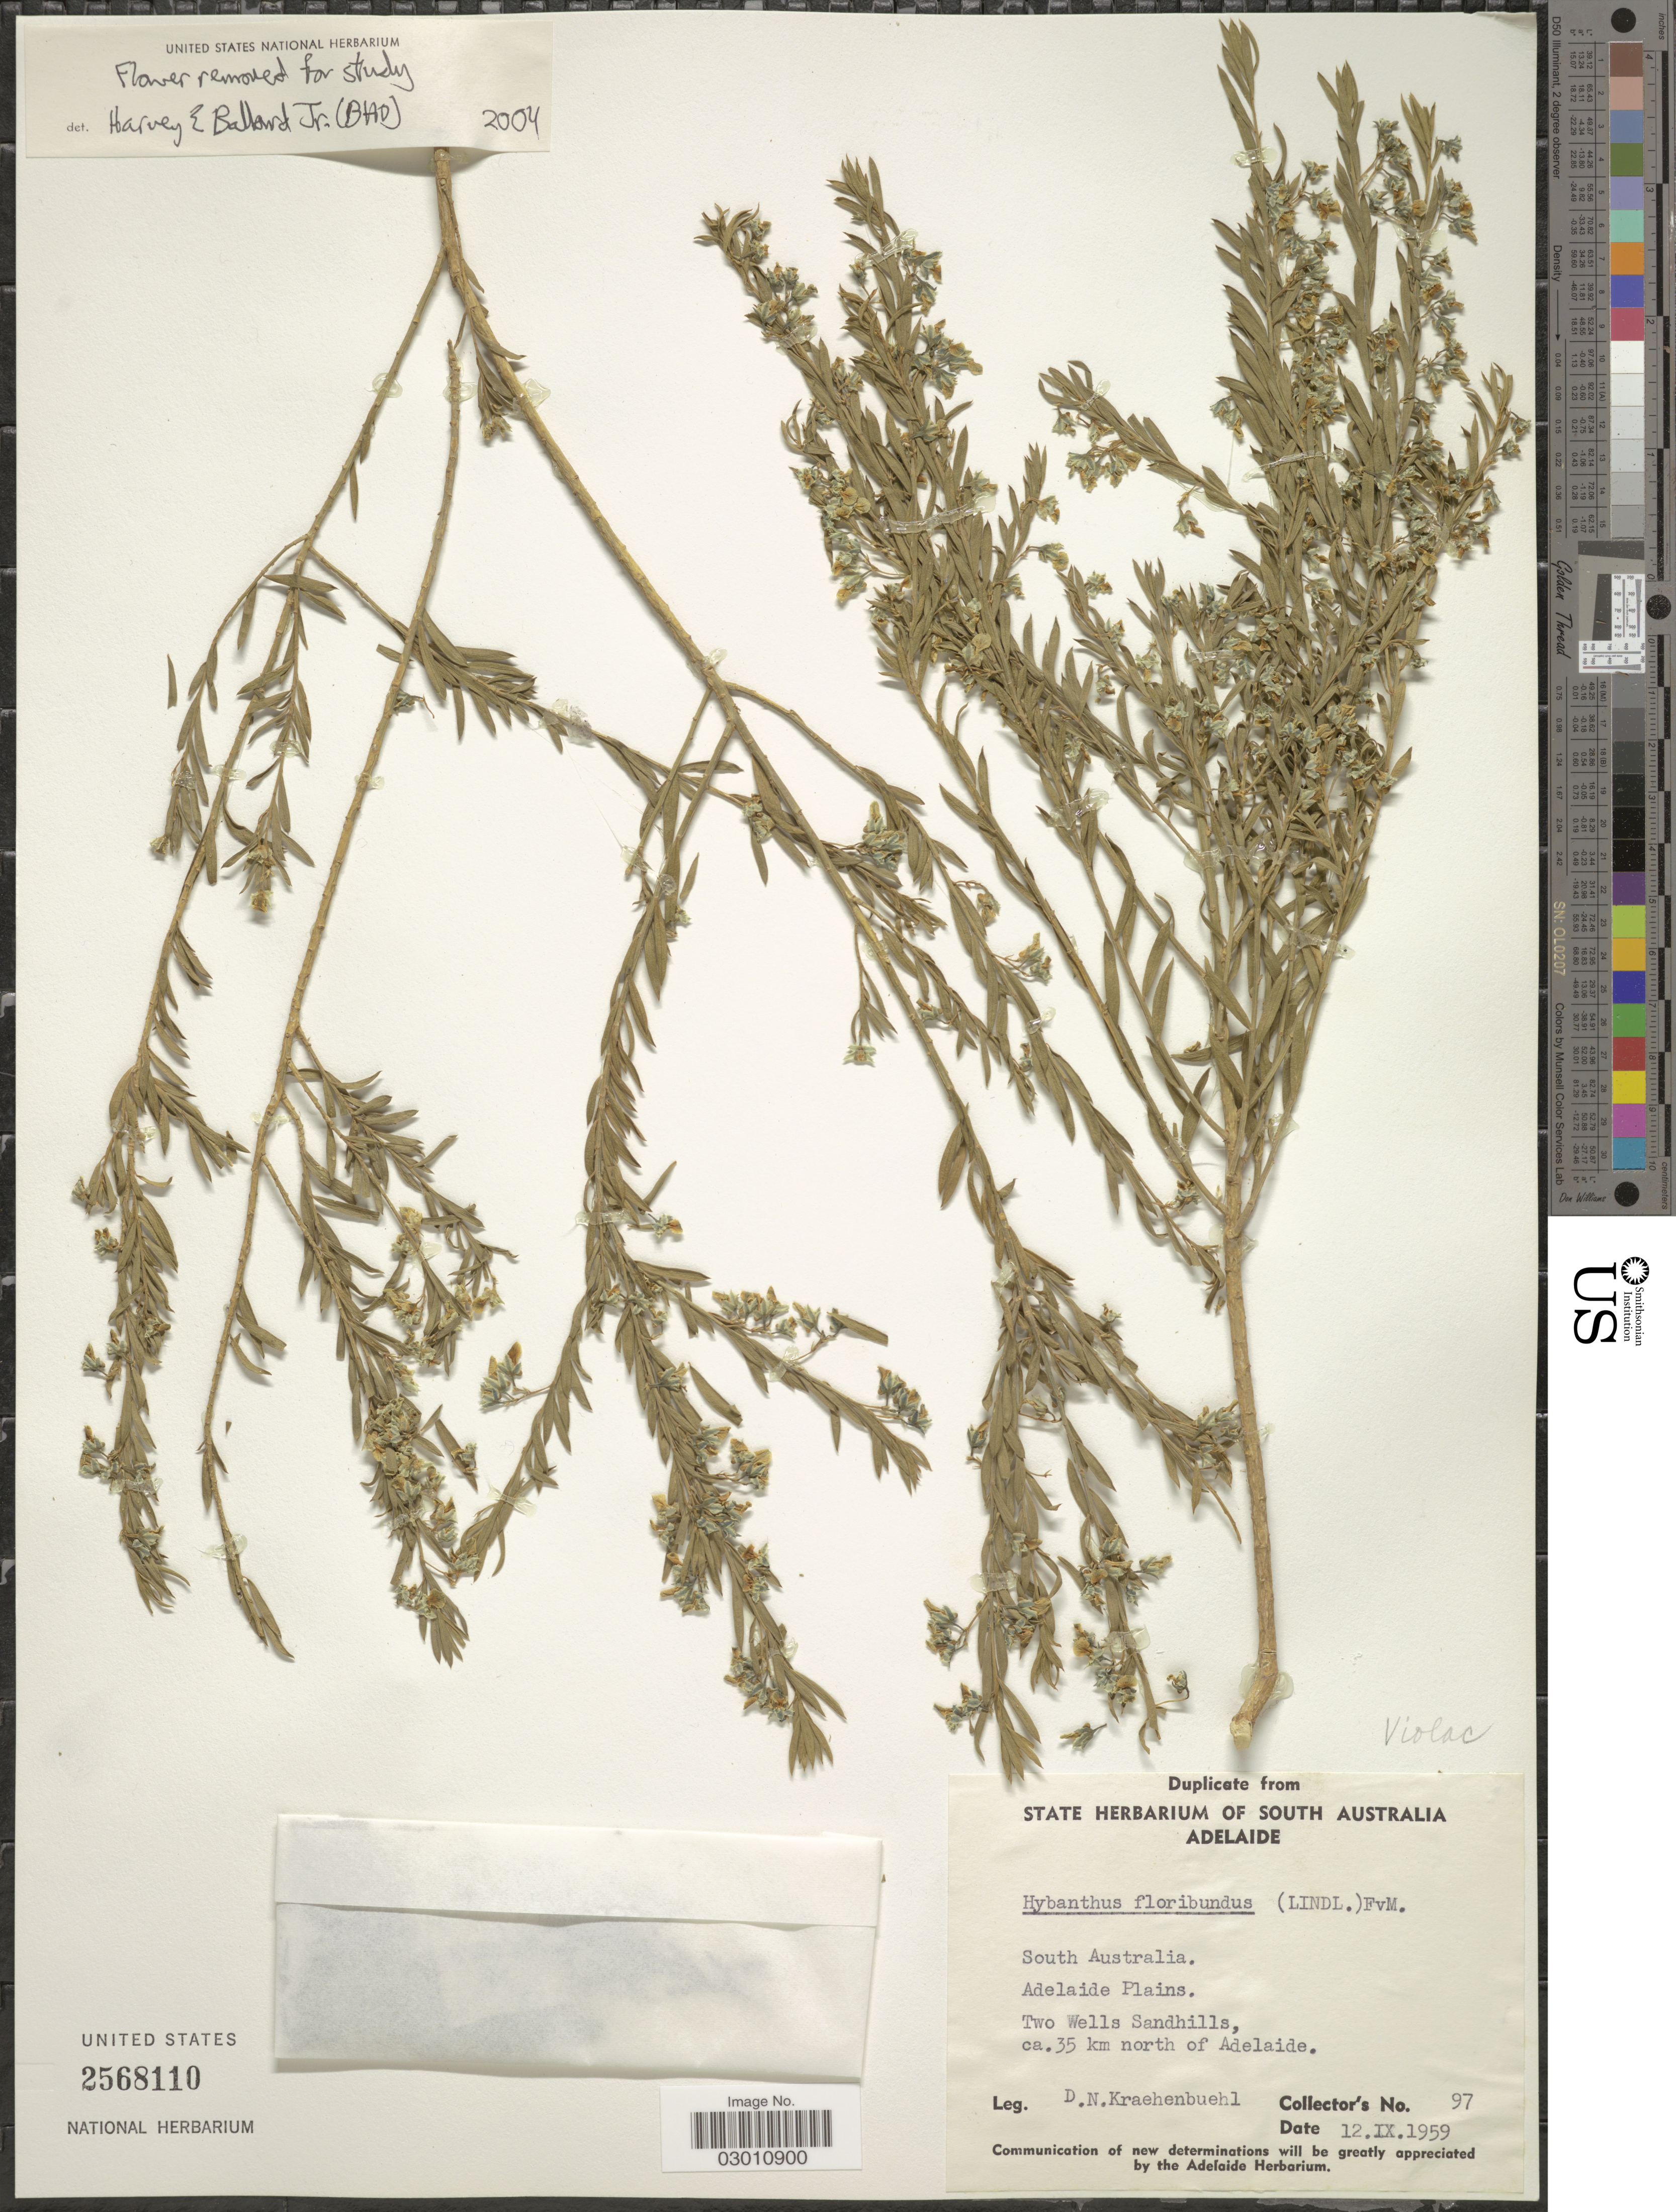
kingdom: Plantae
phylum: Tracheophyta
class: Magnoliopsida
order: Malpighiales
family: Violaceae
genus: Pigea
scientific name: Pigea floribunda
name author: Lindl.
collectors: D. Kraehenbuehl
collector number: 97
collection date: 1959-09-12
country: Australia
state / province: South Australia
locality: Adelaide Plains. Two Wells Sandhills, ca. 35 km north of Adelaide.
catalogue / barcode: US 2568110